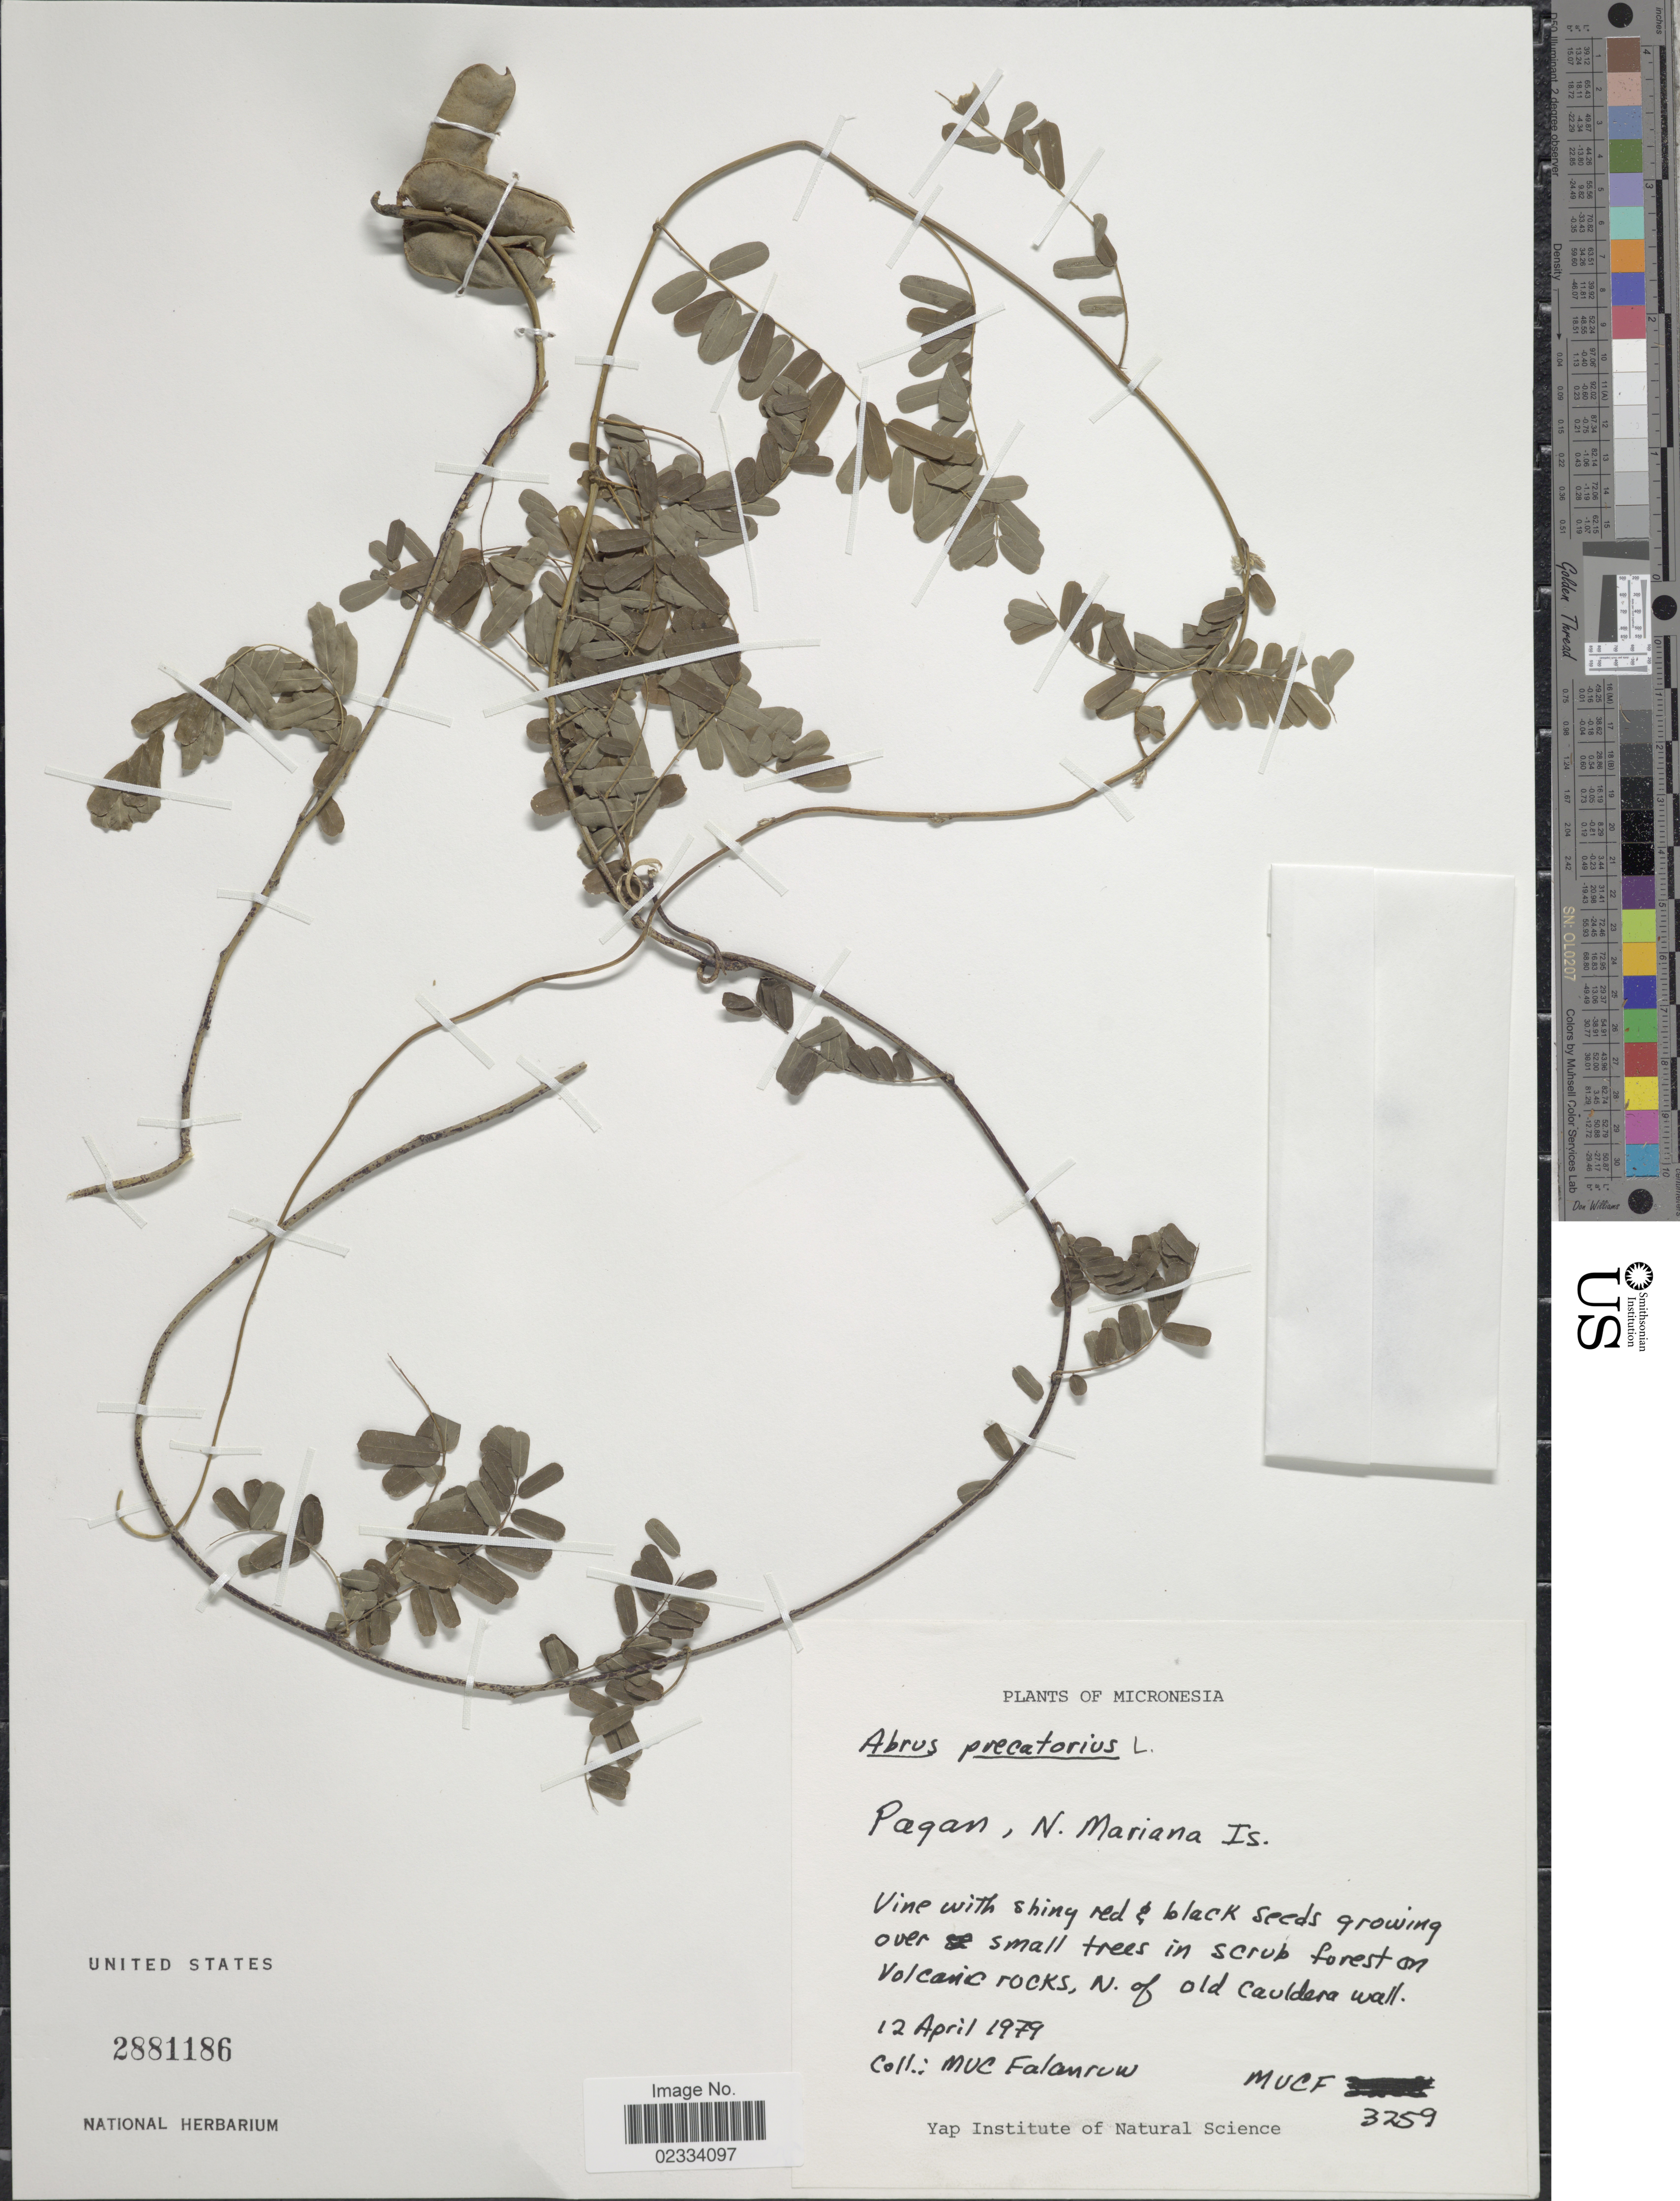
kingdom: Plantae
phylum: Tracheophyta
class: Magnoliopsida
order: Fabales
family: Fabaceae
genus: Abrus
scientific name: Abrus precatorius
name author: L.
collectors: M. V. Falanruw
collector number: MVCF 3259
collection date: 1979-04-12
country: Northern Mariana Islands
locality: Micronesia. Pagan, N. Mariana Is. N. of old cauldera wall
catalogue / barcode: US 2881186